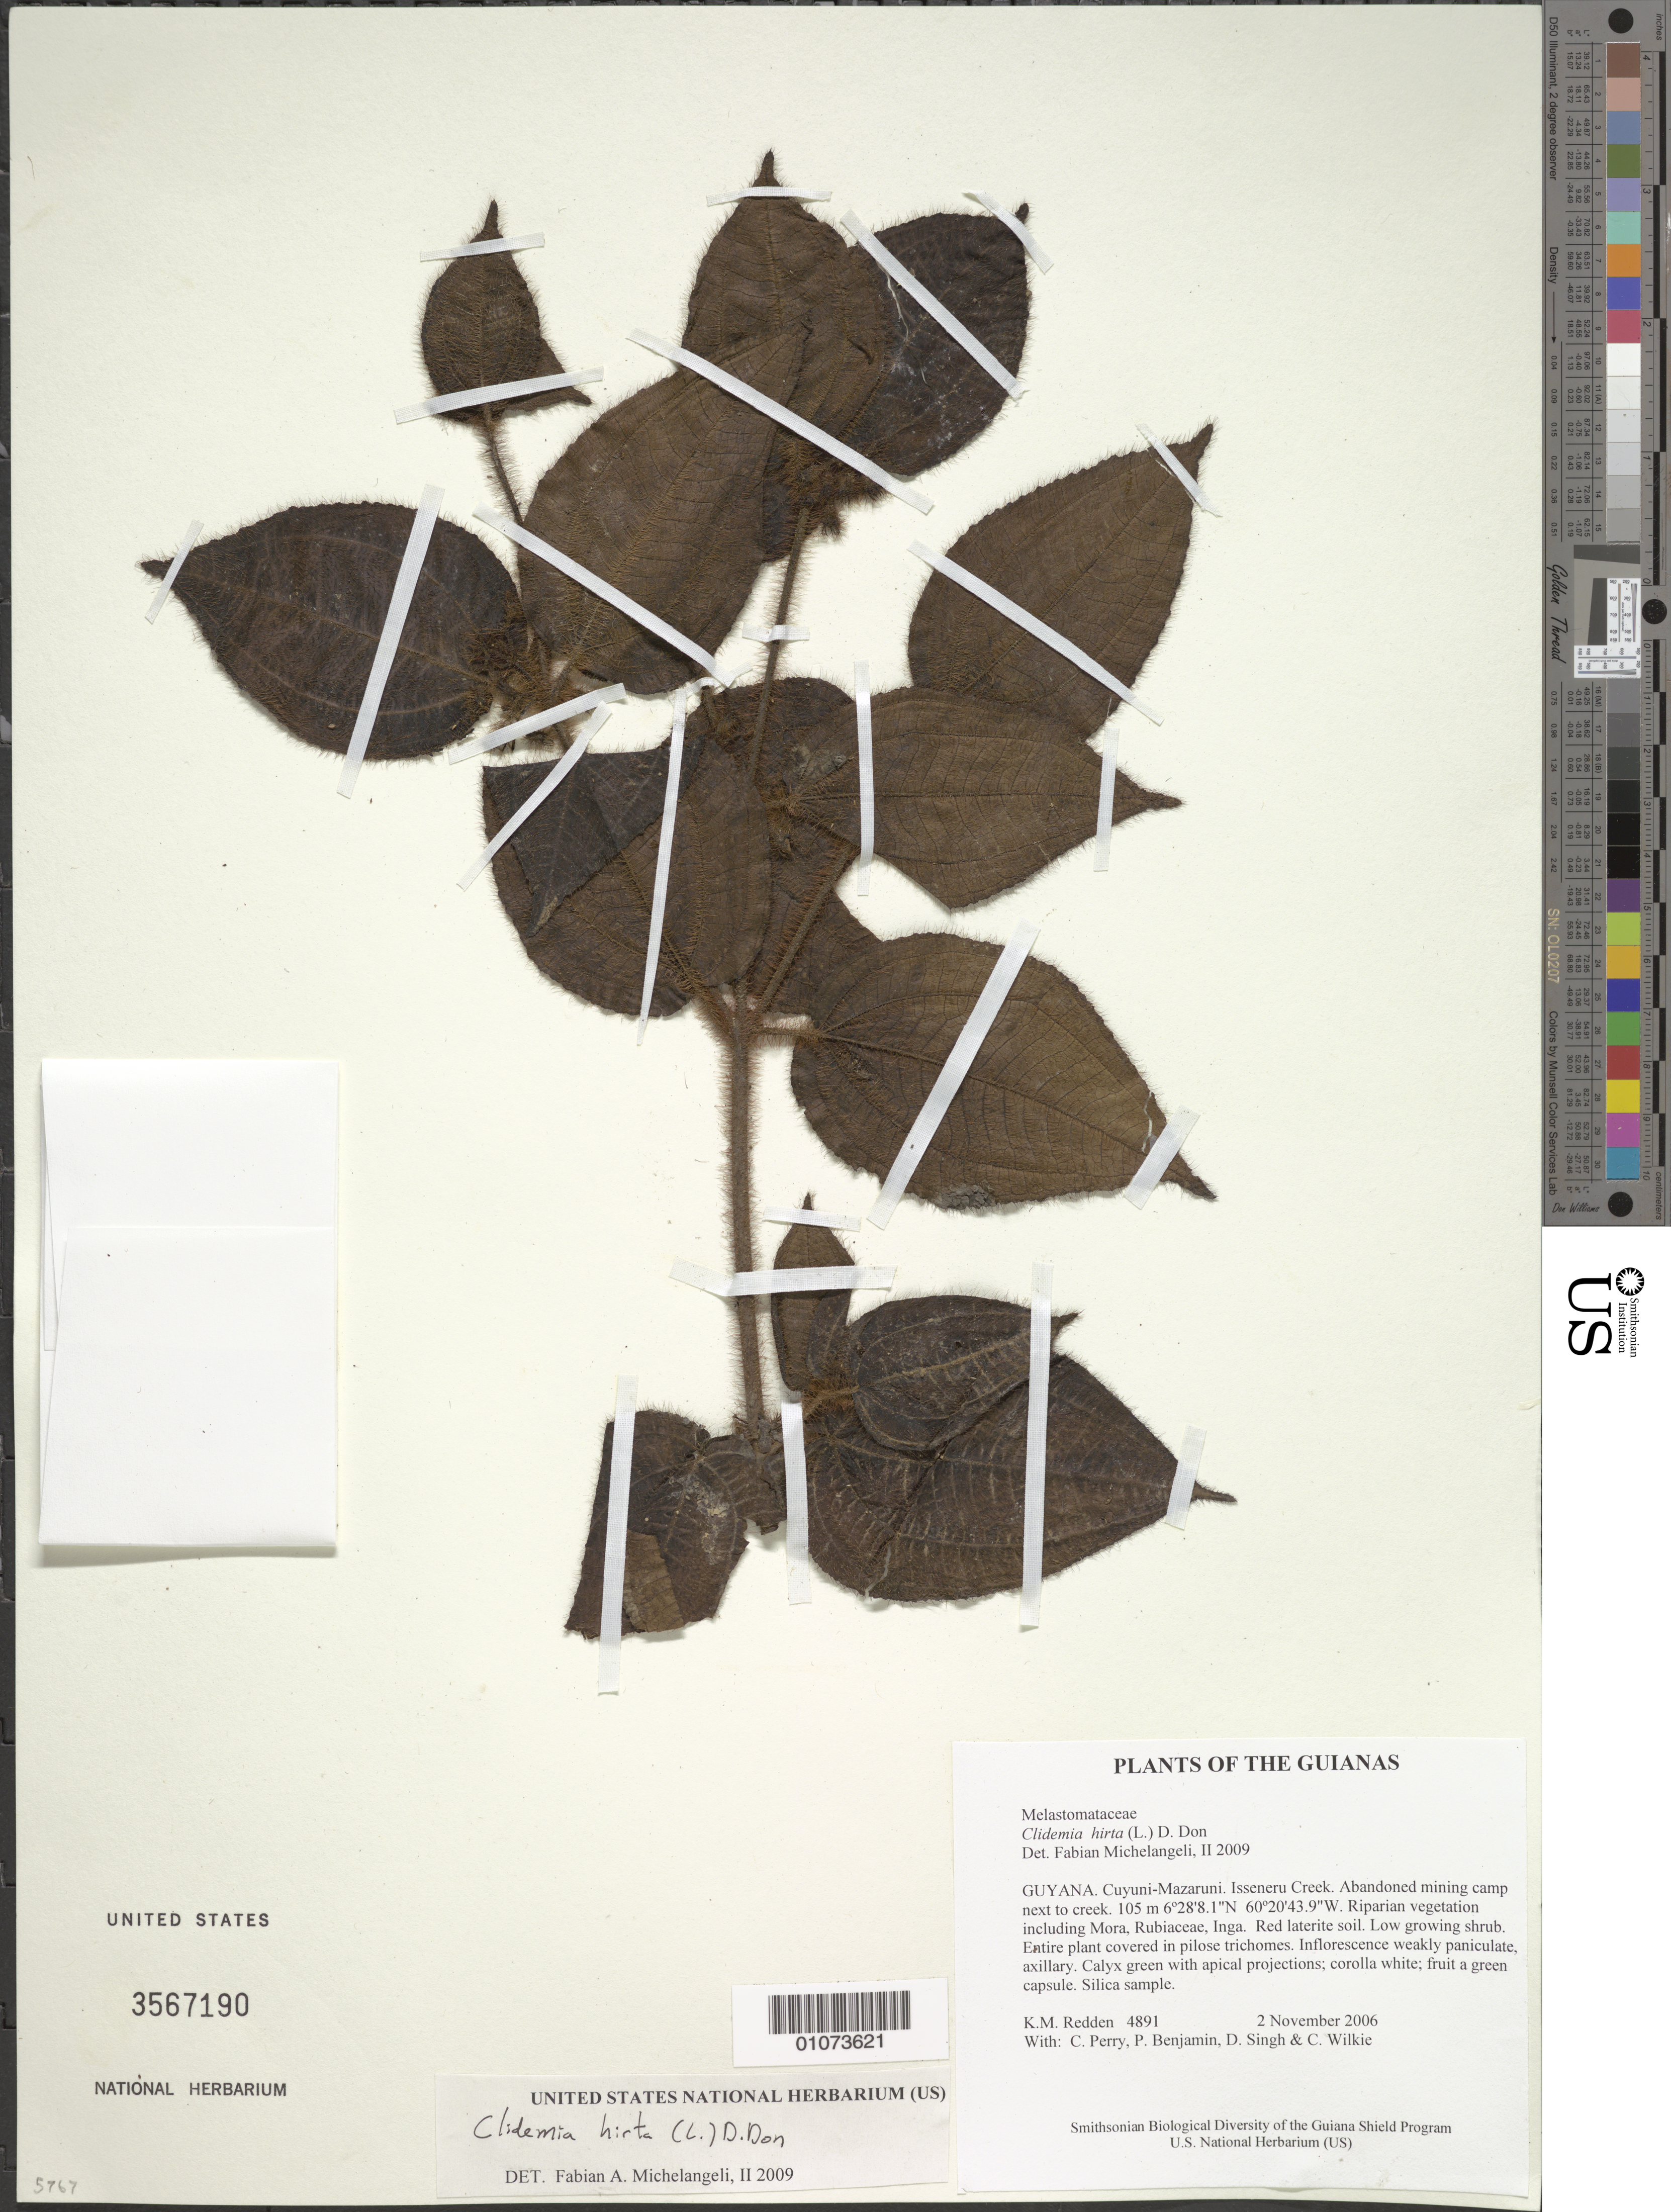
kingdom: Plantae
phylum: Tracheophyta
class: Magnoliopsida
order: Myrtales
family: Melastomataceae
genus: Clidemia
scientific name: Clidemia hirta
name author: (L.) D. Don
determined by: Michelangeli, F. A.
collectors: K. M. Redden, C. Perry, P. Benjamin, D. Singh & C. Wilkie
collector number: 4891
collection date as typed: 2 November 2006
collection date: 2006-11-02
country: Guyana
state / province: Cuyuni-Mazaruni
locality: Isseneru Creek. Abandoned mining camp next to creek.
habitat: Riparian vegetation including Mora, Rubiaceae, Inga. Red laterite soil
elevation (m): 105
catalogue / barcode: US 3567190